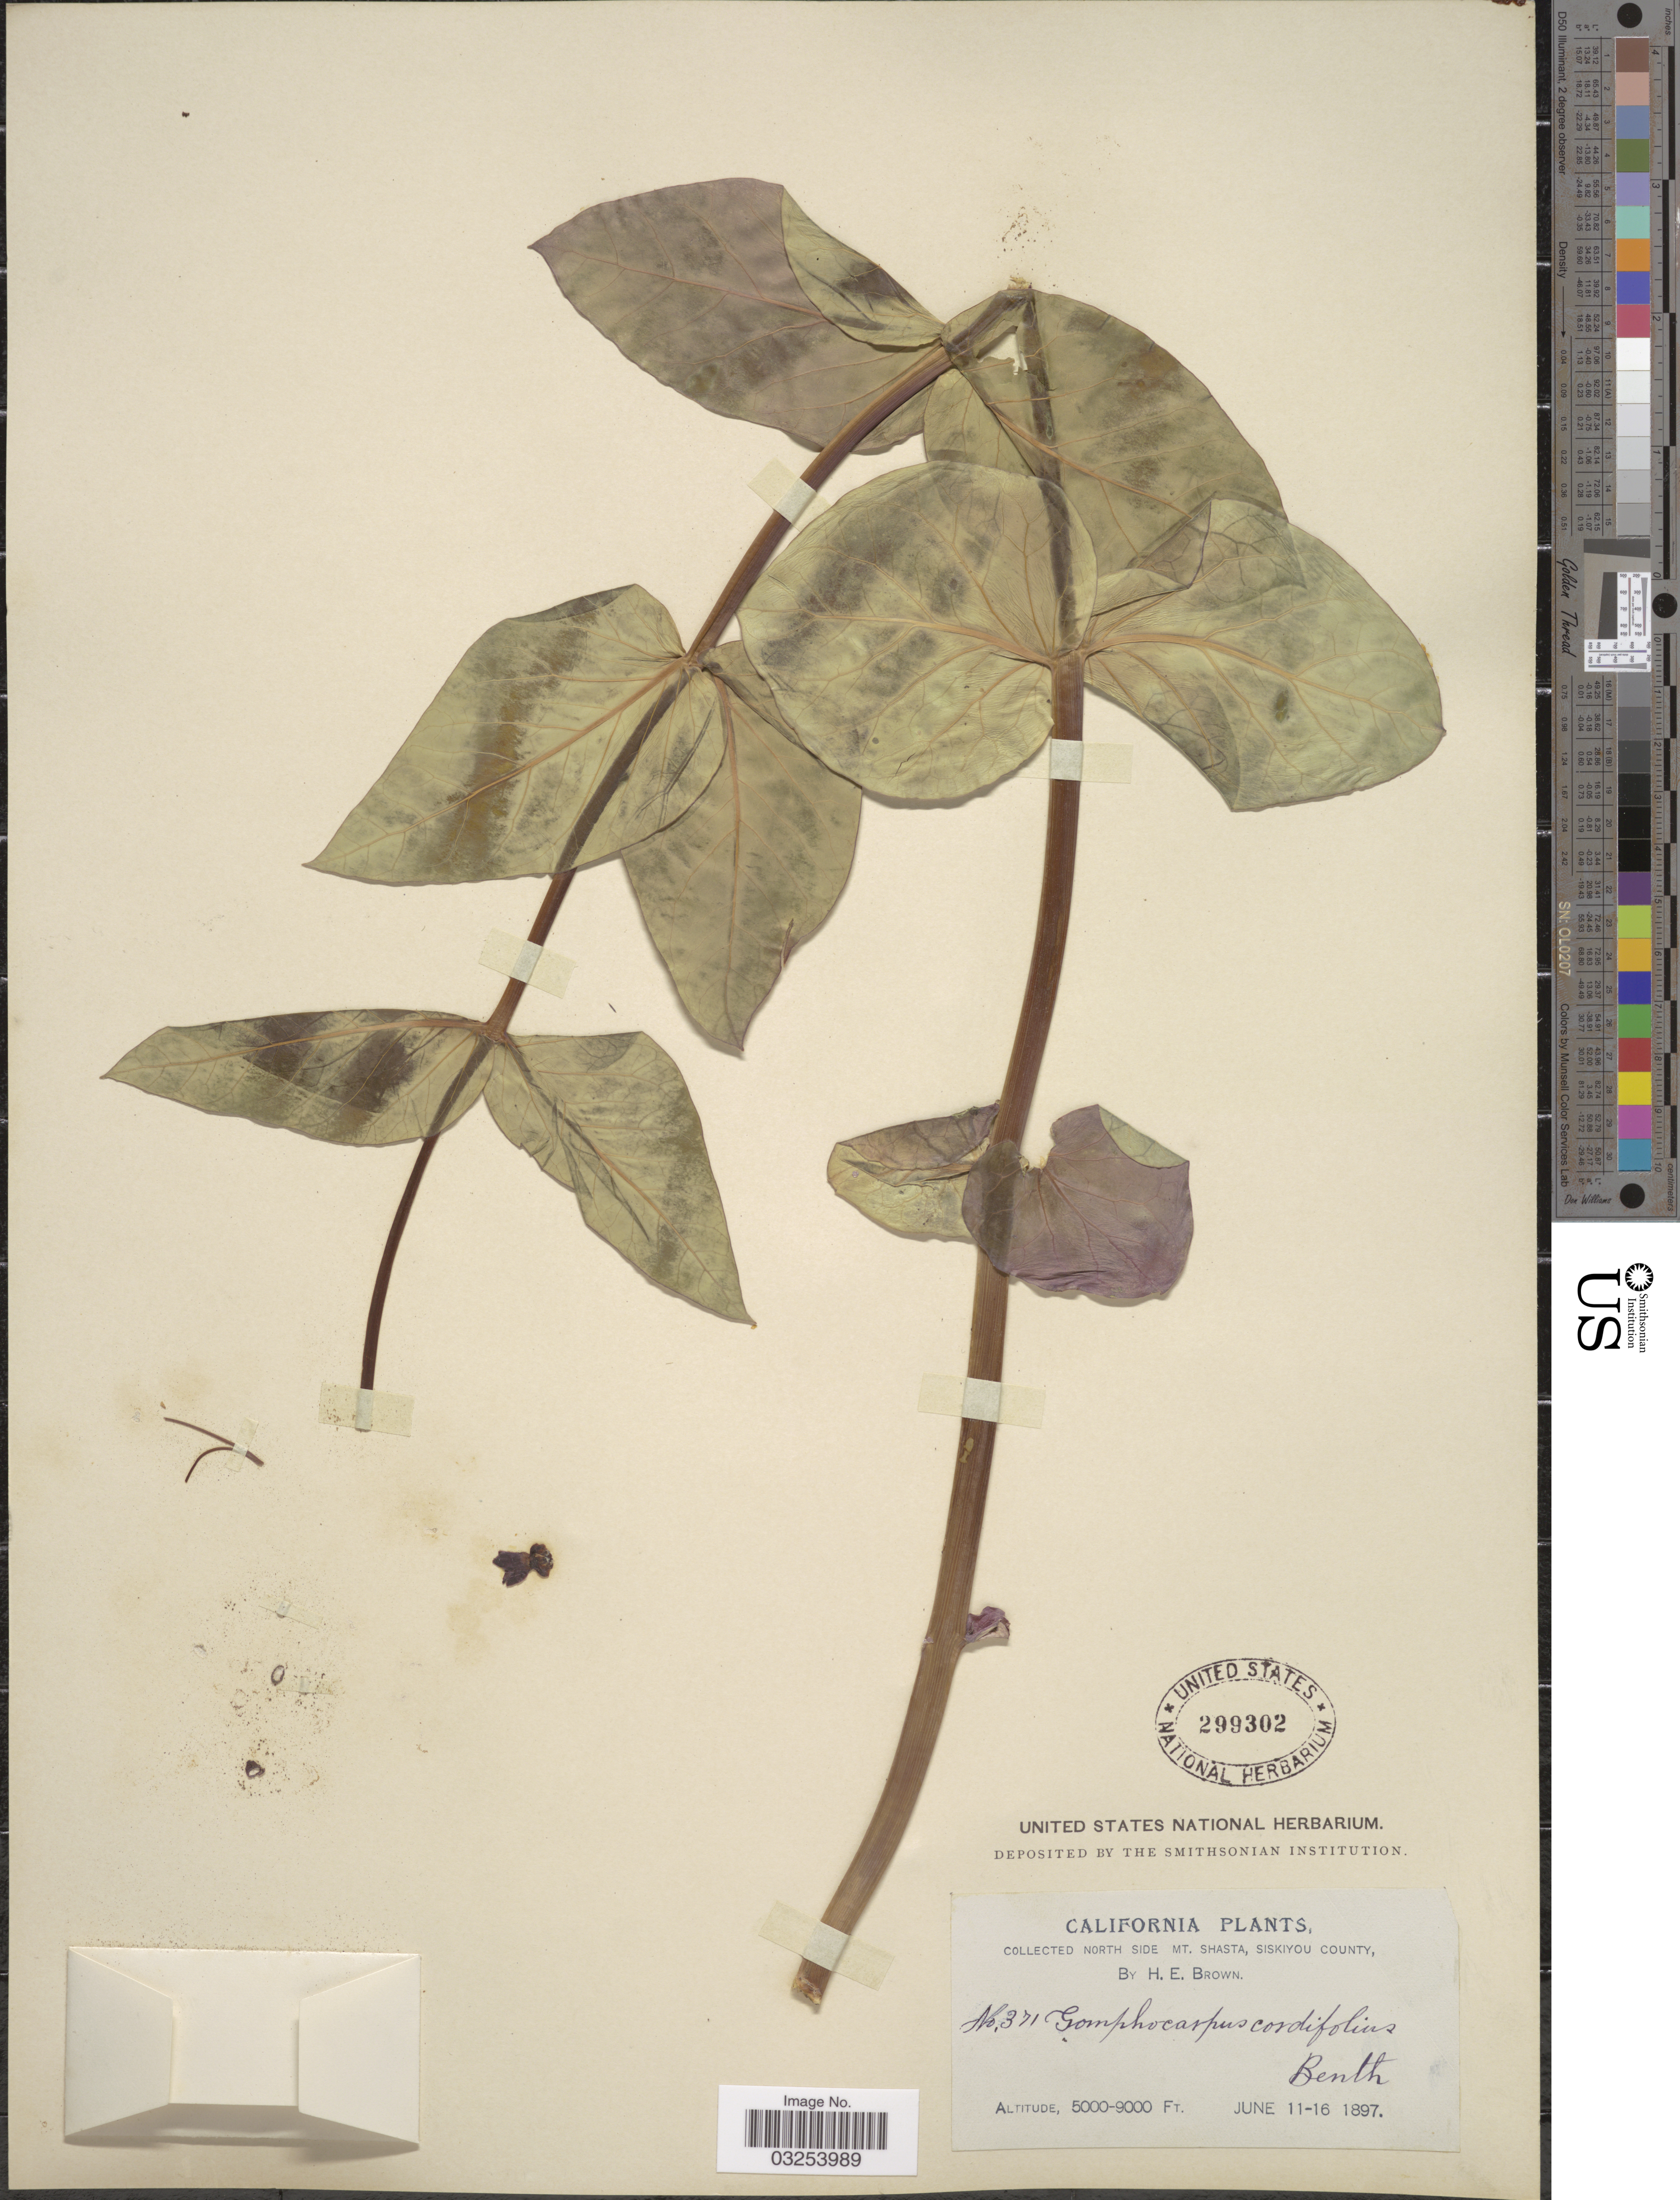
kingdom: Plantae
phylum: Tracheophyta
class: Magnoliopsida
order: Gentianales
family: Apocynaceae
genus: Asclepias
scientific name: Asclepias cordifolia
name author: (Benth.) Jeps.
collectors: H. E. Brown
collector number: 371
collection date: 1897-06-11/1897-06-16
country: United States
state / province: California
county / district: Siskiyou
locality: North side Mt. Shasta, Siskiyou County.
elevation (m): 1524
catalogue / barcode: US 299302